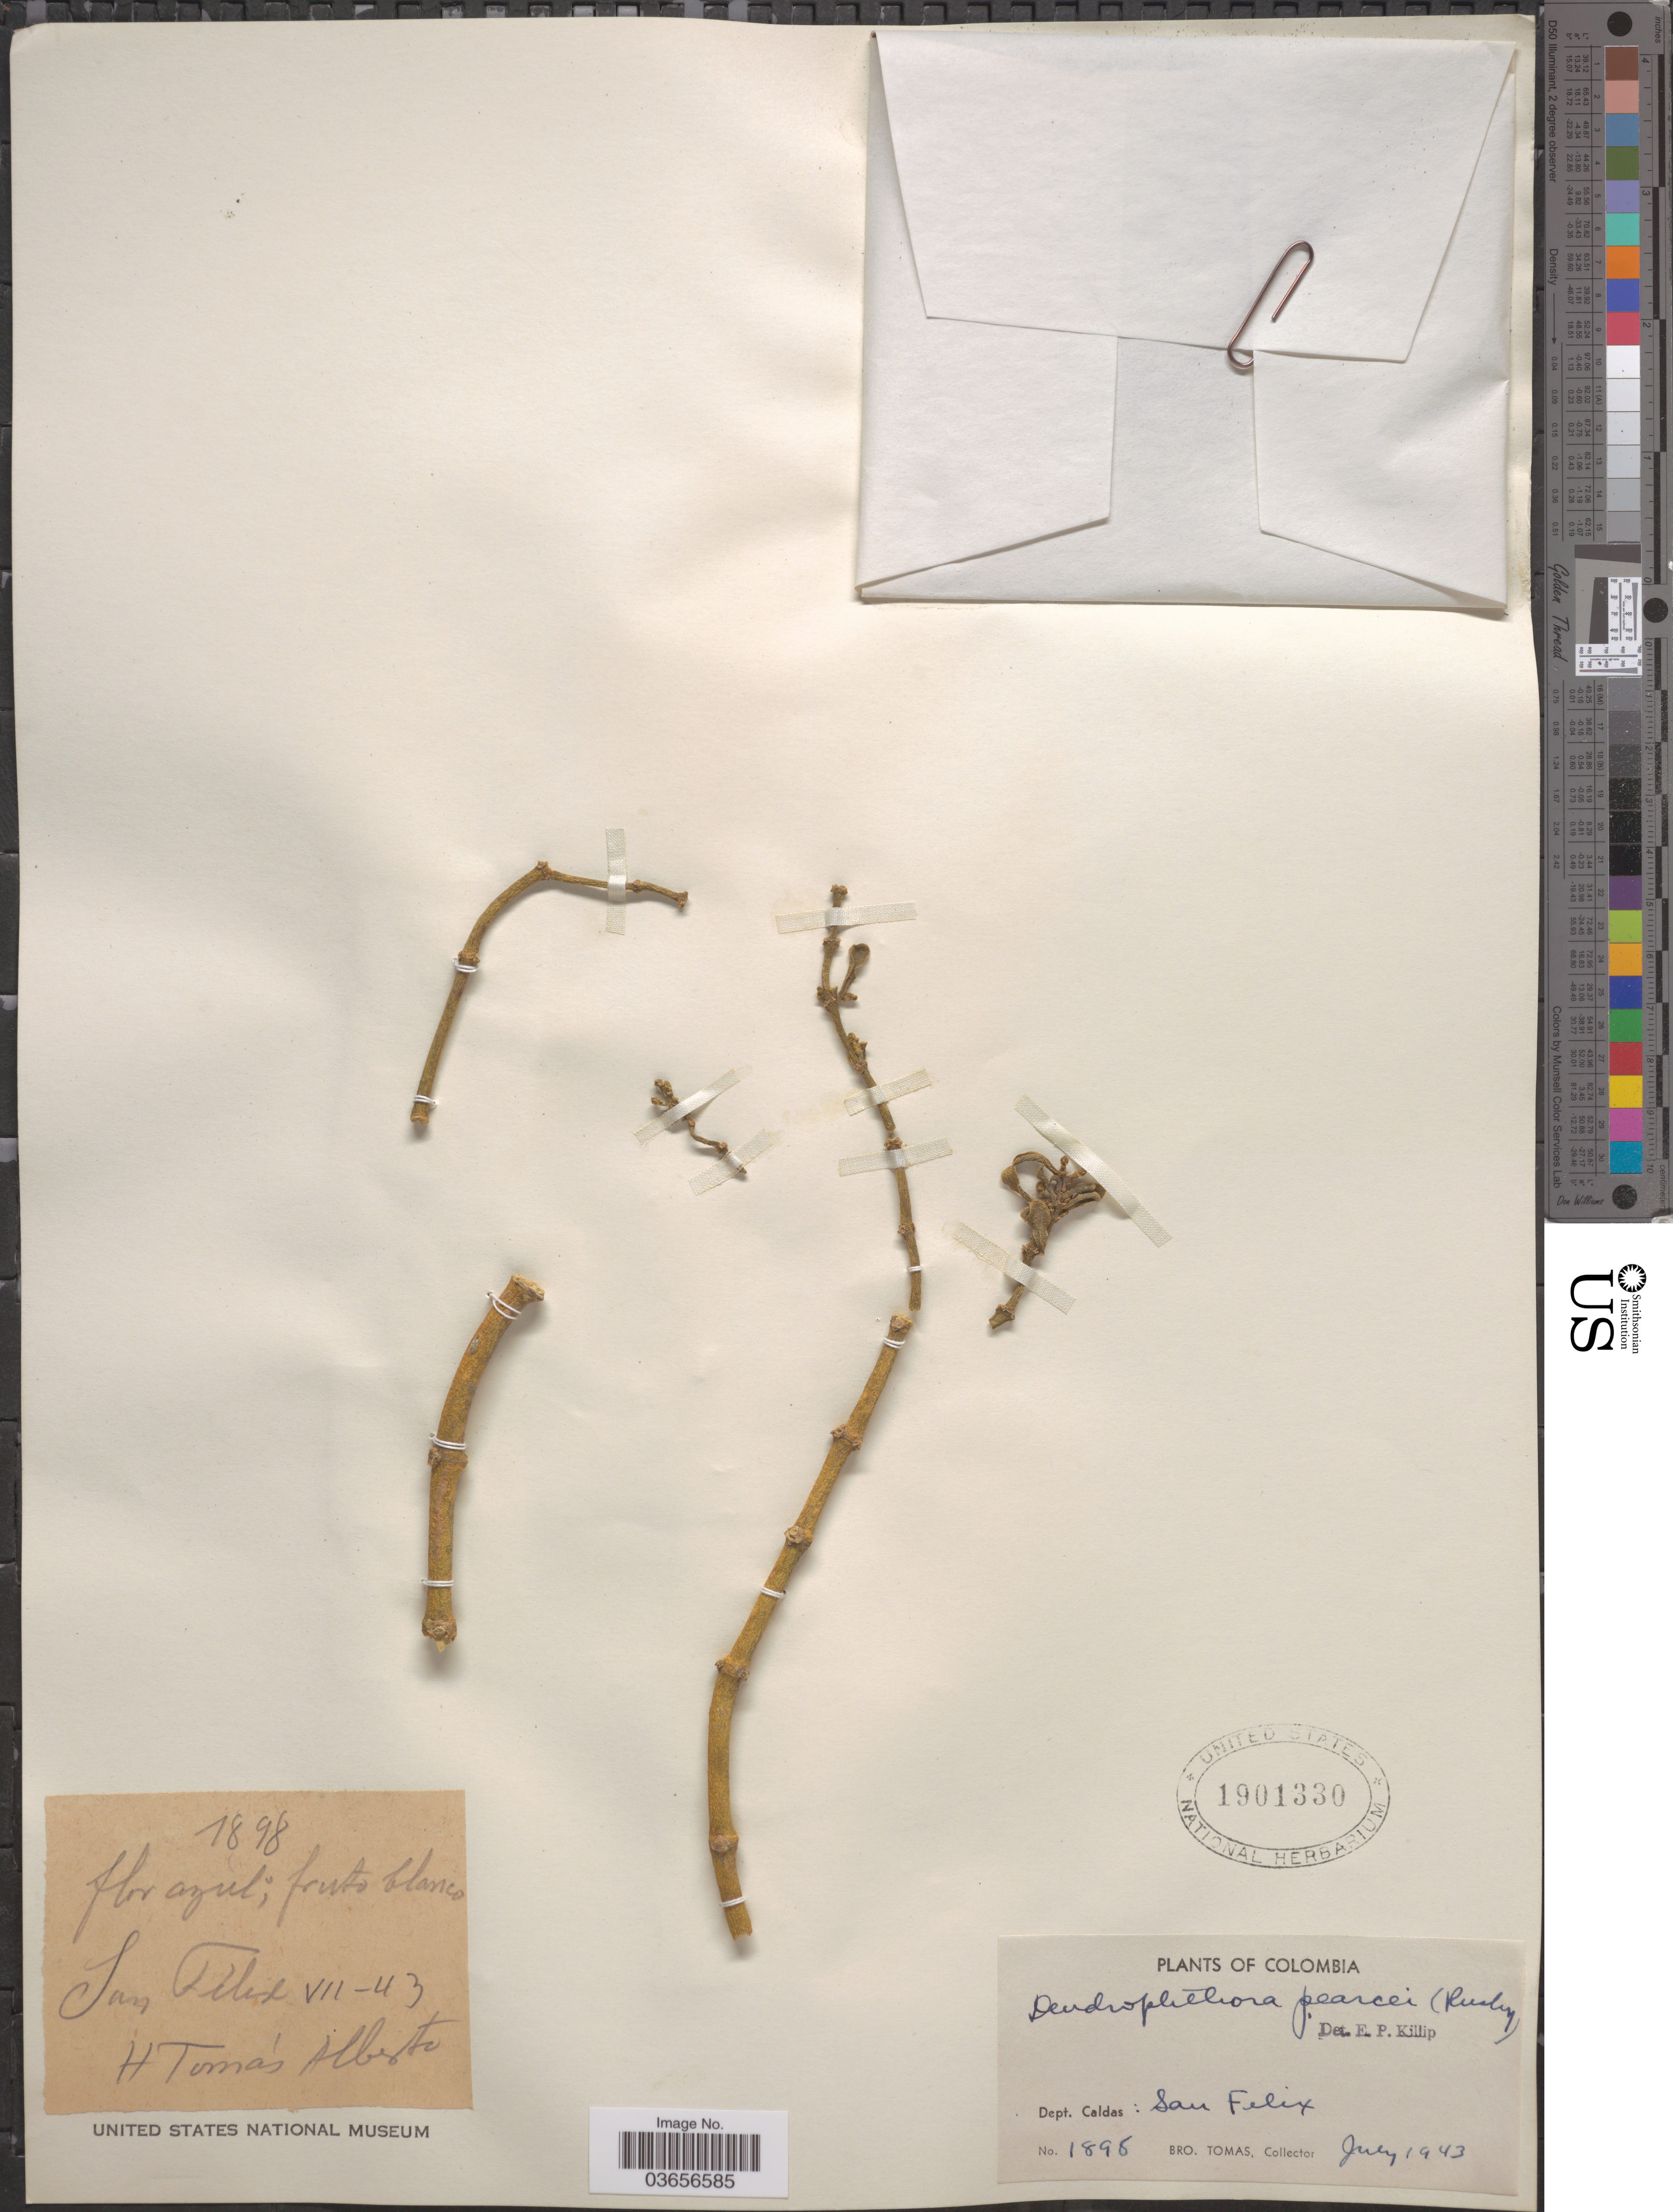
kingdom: Plantae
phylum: Tracheophyta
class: Magnoliopsida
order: Santalales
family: Viscaceae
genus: Dendrophthora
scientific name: Dendrophthora pearcei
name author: (Rusby) Kuijt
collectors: B. Tomas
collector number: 1898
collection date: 1943-07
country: Colombia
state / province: Caldas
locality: Dept. Caldas: San Felix.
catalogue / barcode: US 1901330